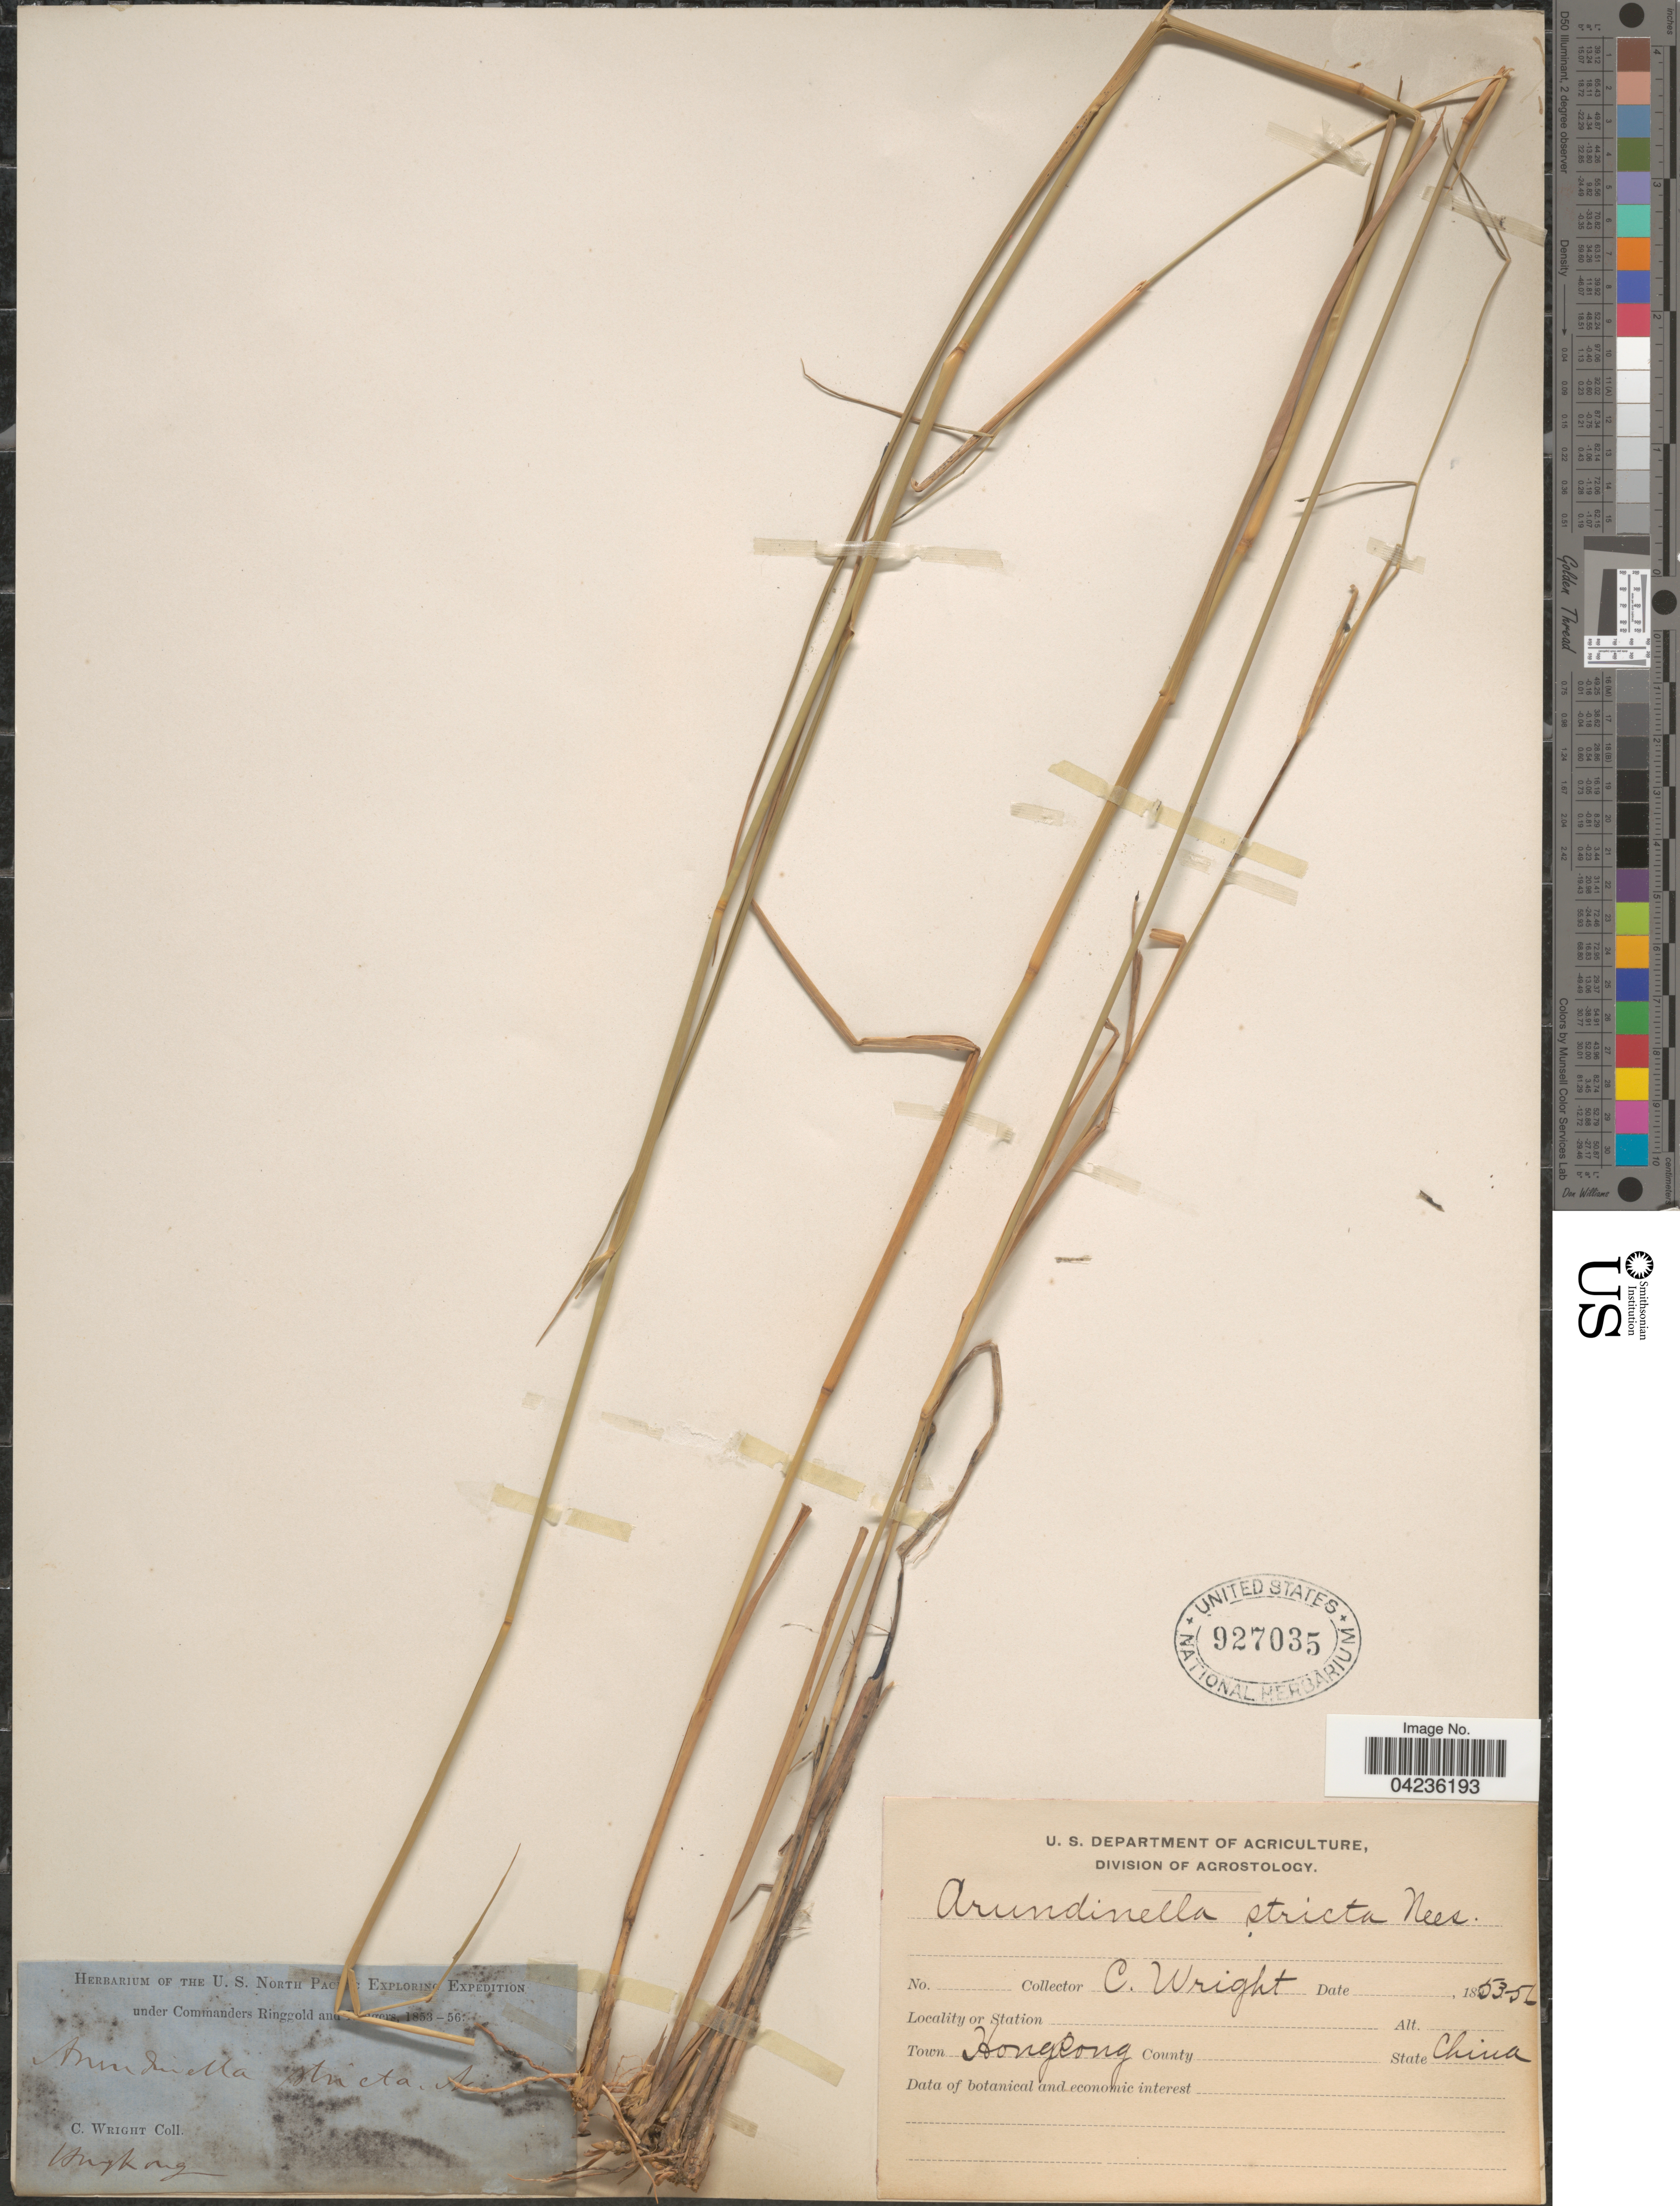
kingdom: Plantae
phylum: Tracheophyta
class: Liliopsida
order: Poales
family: Poaceae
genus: Arundinella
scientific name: Arundinella setosa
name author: Trin.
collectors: C. Wright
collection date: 1853/1856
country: China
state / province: Hong Kong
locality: Town Hong Kong. The U. S. North Paci [illegible text] Exploring Expedition.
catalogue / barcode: US 927035